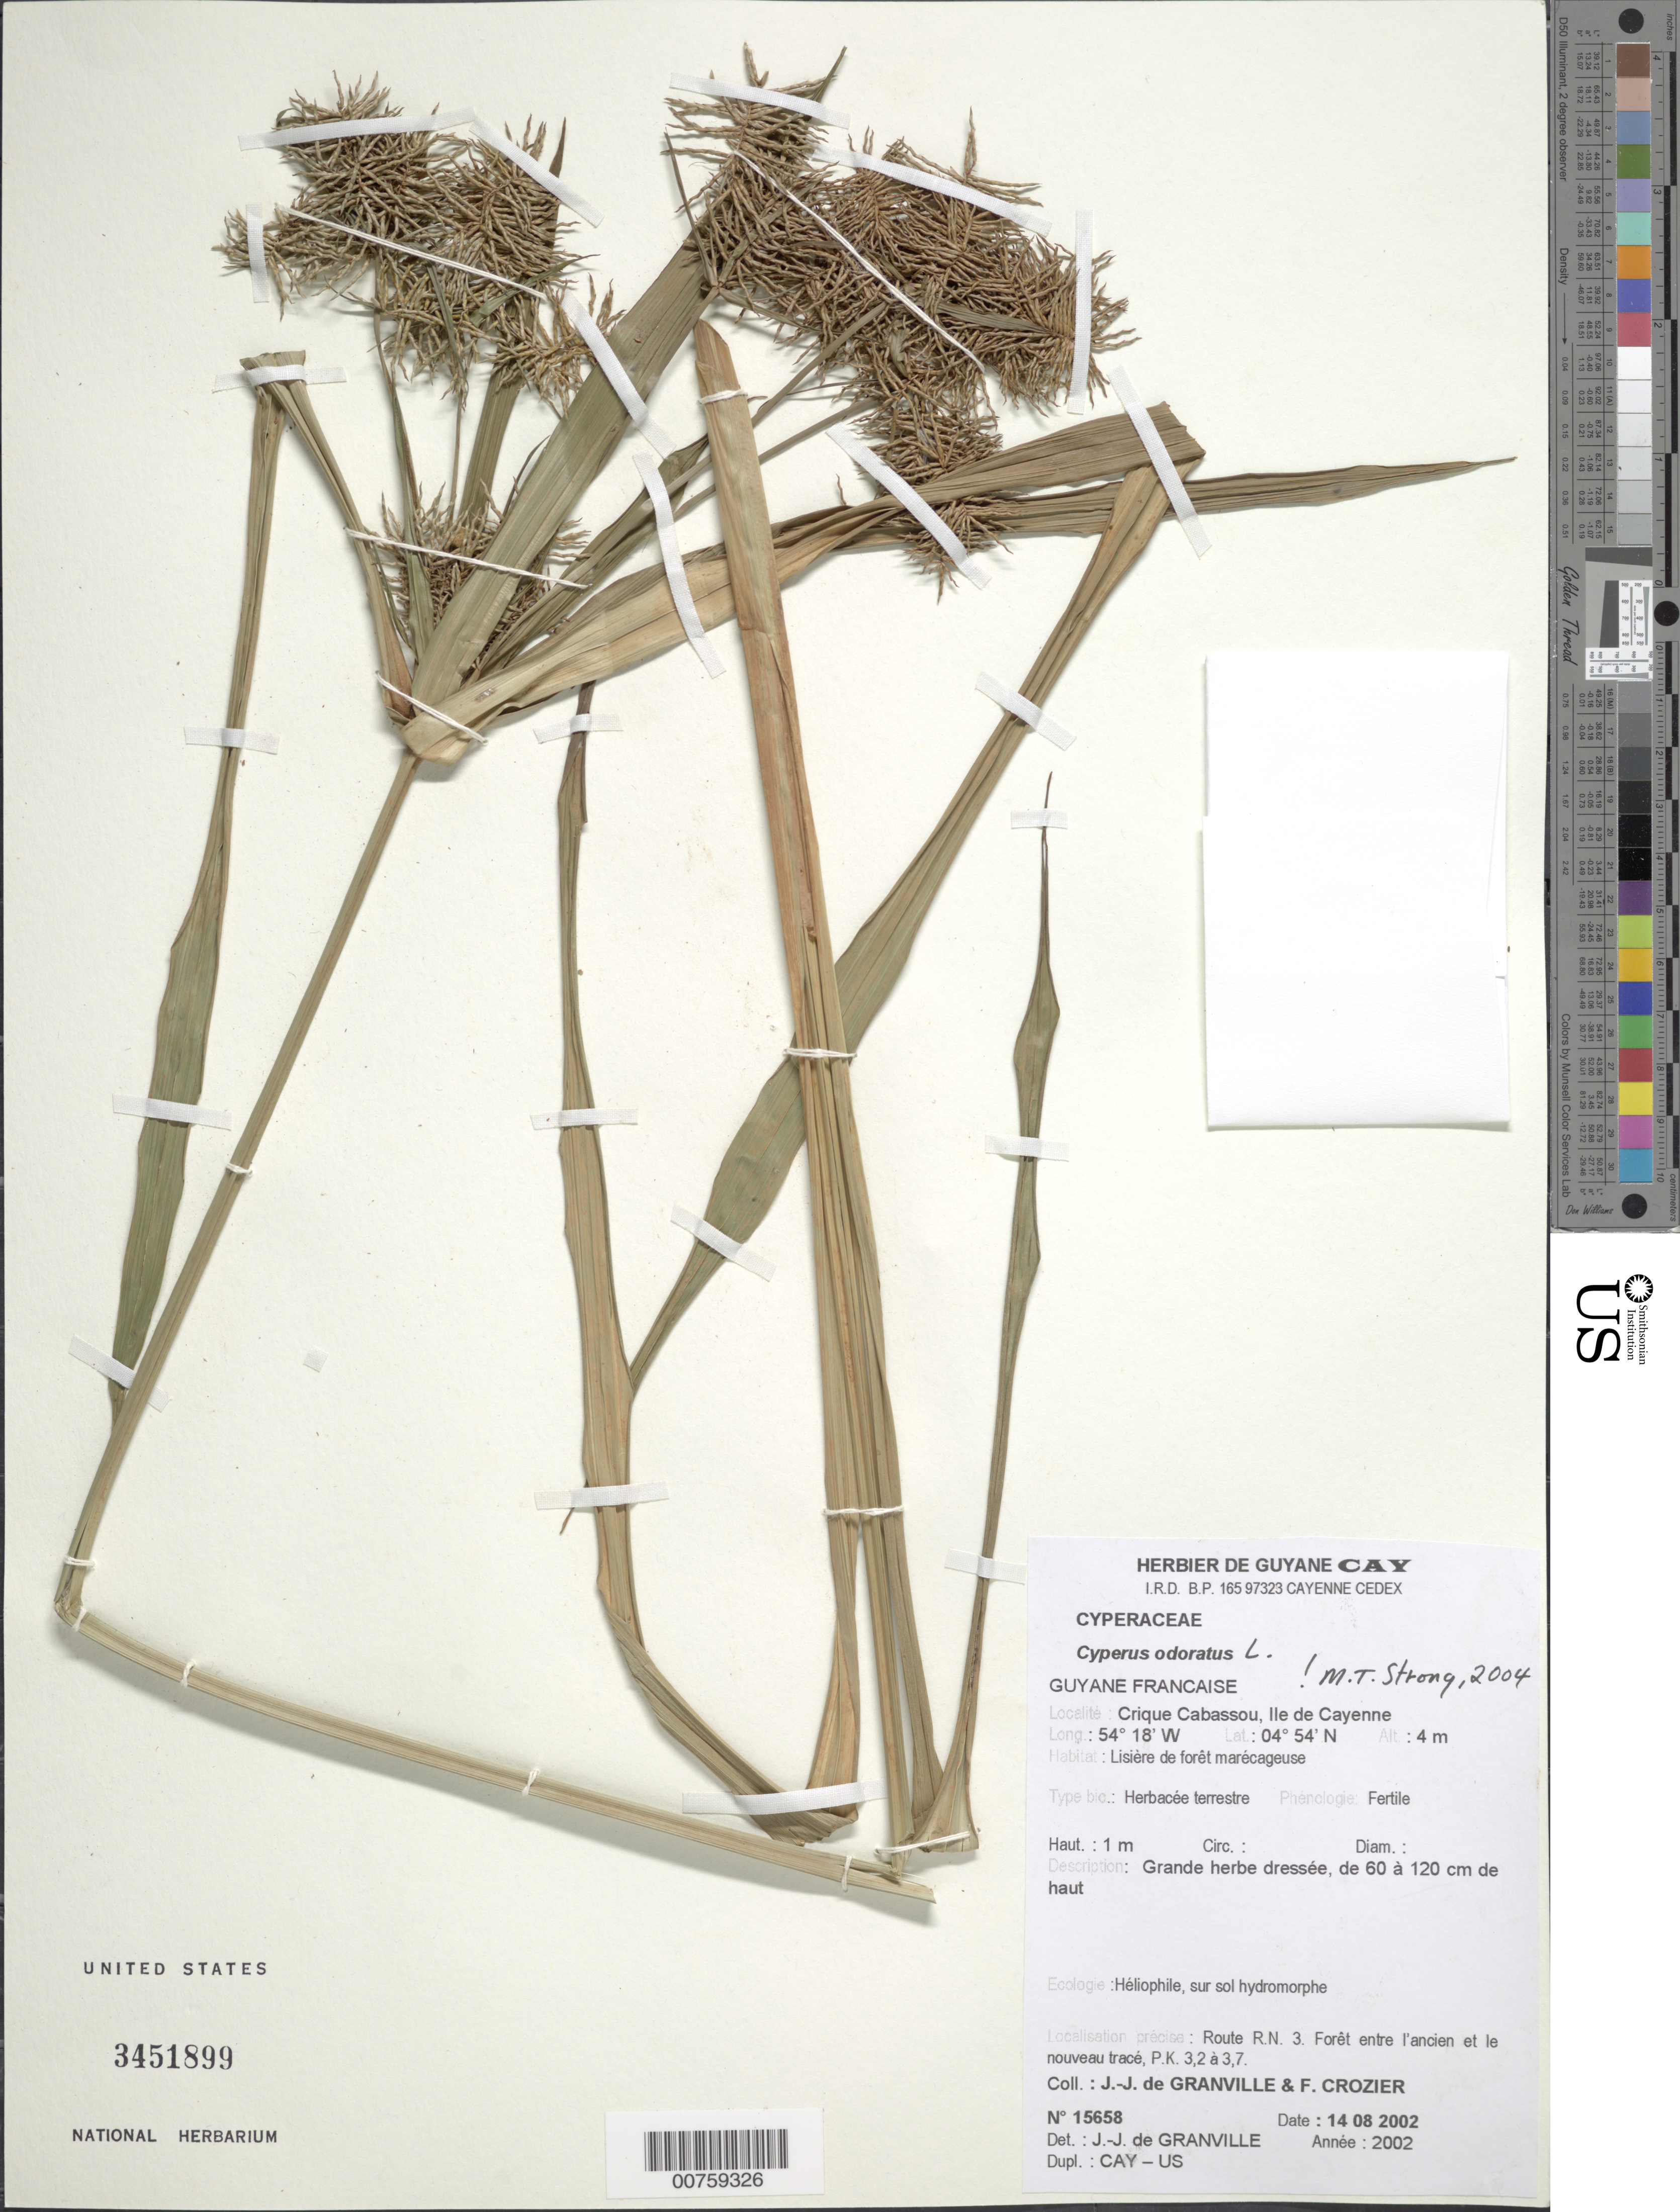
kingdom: Plantae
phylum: Tracheophyta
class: Liliopsida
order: Poales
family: Cyperaceae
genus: Cyperus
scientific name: Cyperus odoratus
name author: L.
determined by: Granville, J. J. de, (CAY), Institut de Recherche pour le Developpement (IRD) (FRENCH GUIANA)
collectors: J.-J. de Granville & F. Crozier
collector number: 15658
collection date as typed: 14-Aug-02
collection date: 2002-08-14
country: French Guiana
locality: Crique Cabassou, Ile de Cayenne, Route R.N. 3, nouveau trace, PK 3.2-3.7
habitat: Lisière de forêt marécageuse; heliophile, sur sol hydromorphe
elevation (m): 4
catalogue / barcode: US 3451899